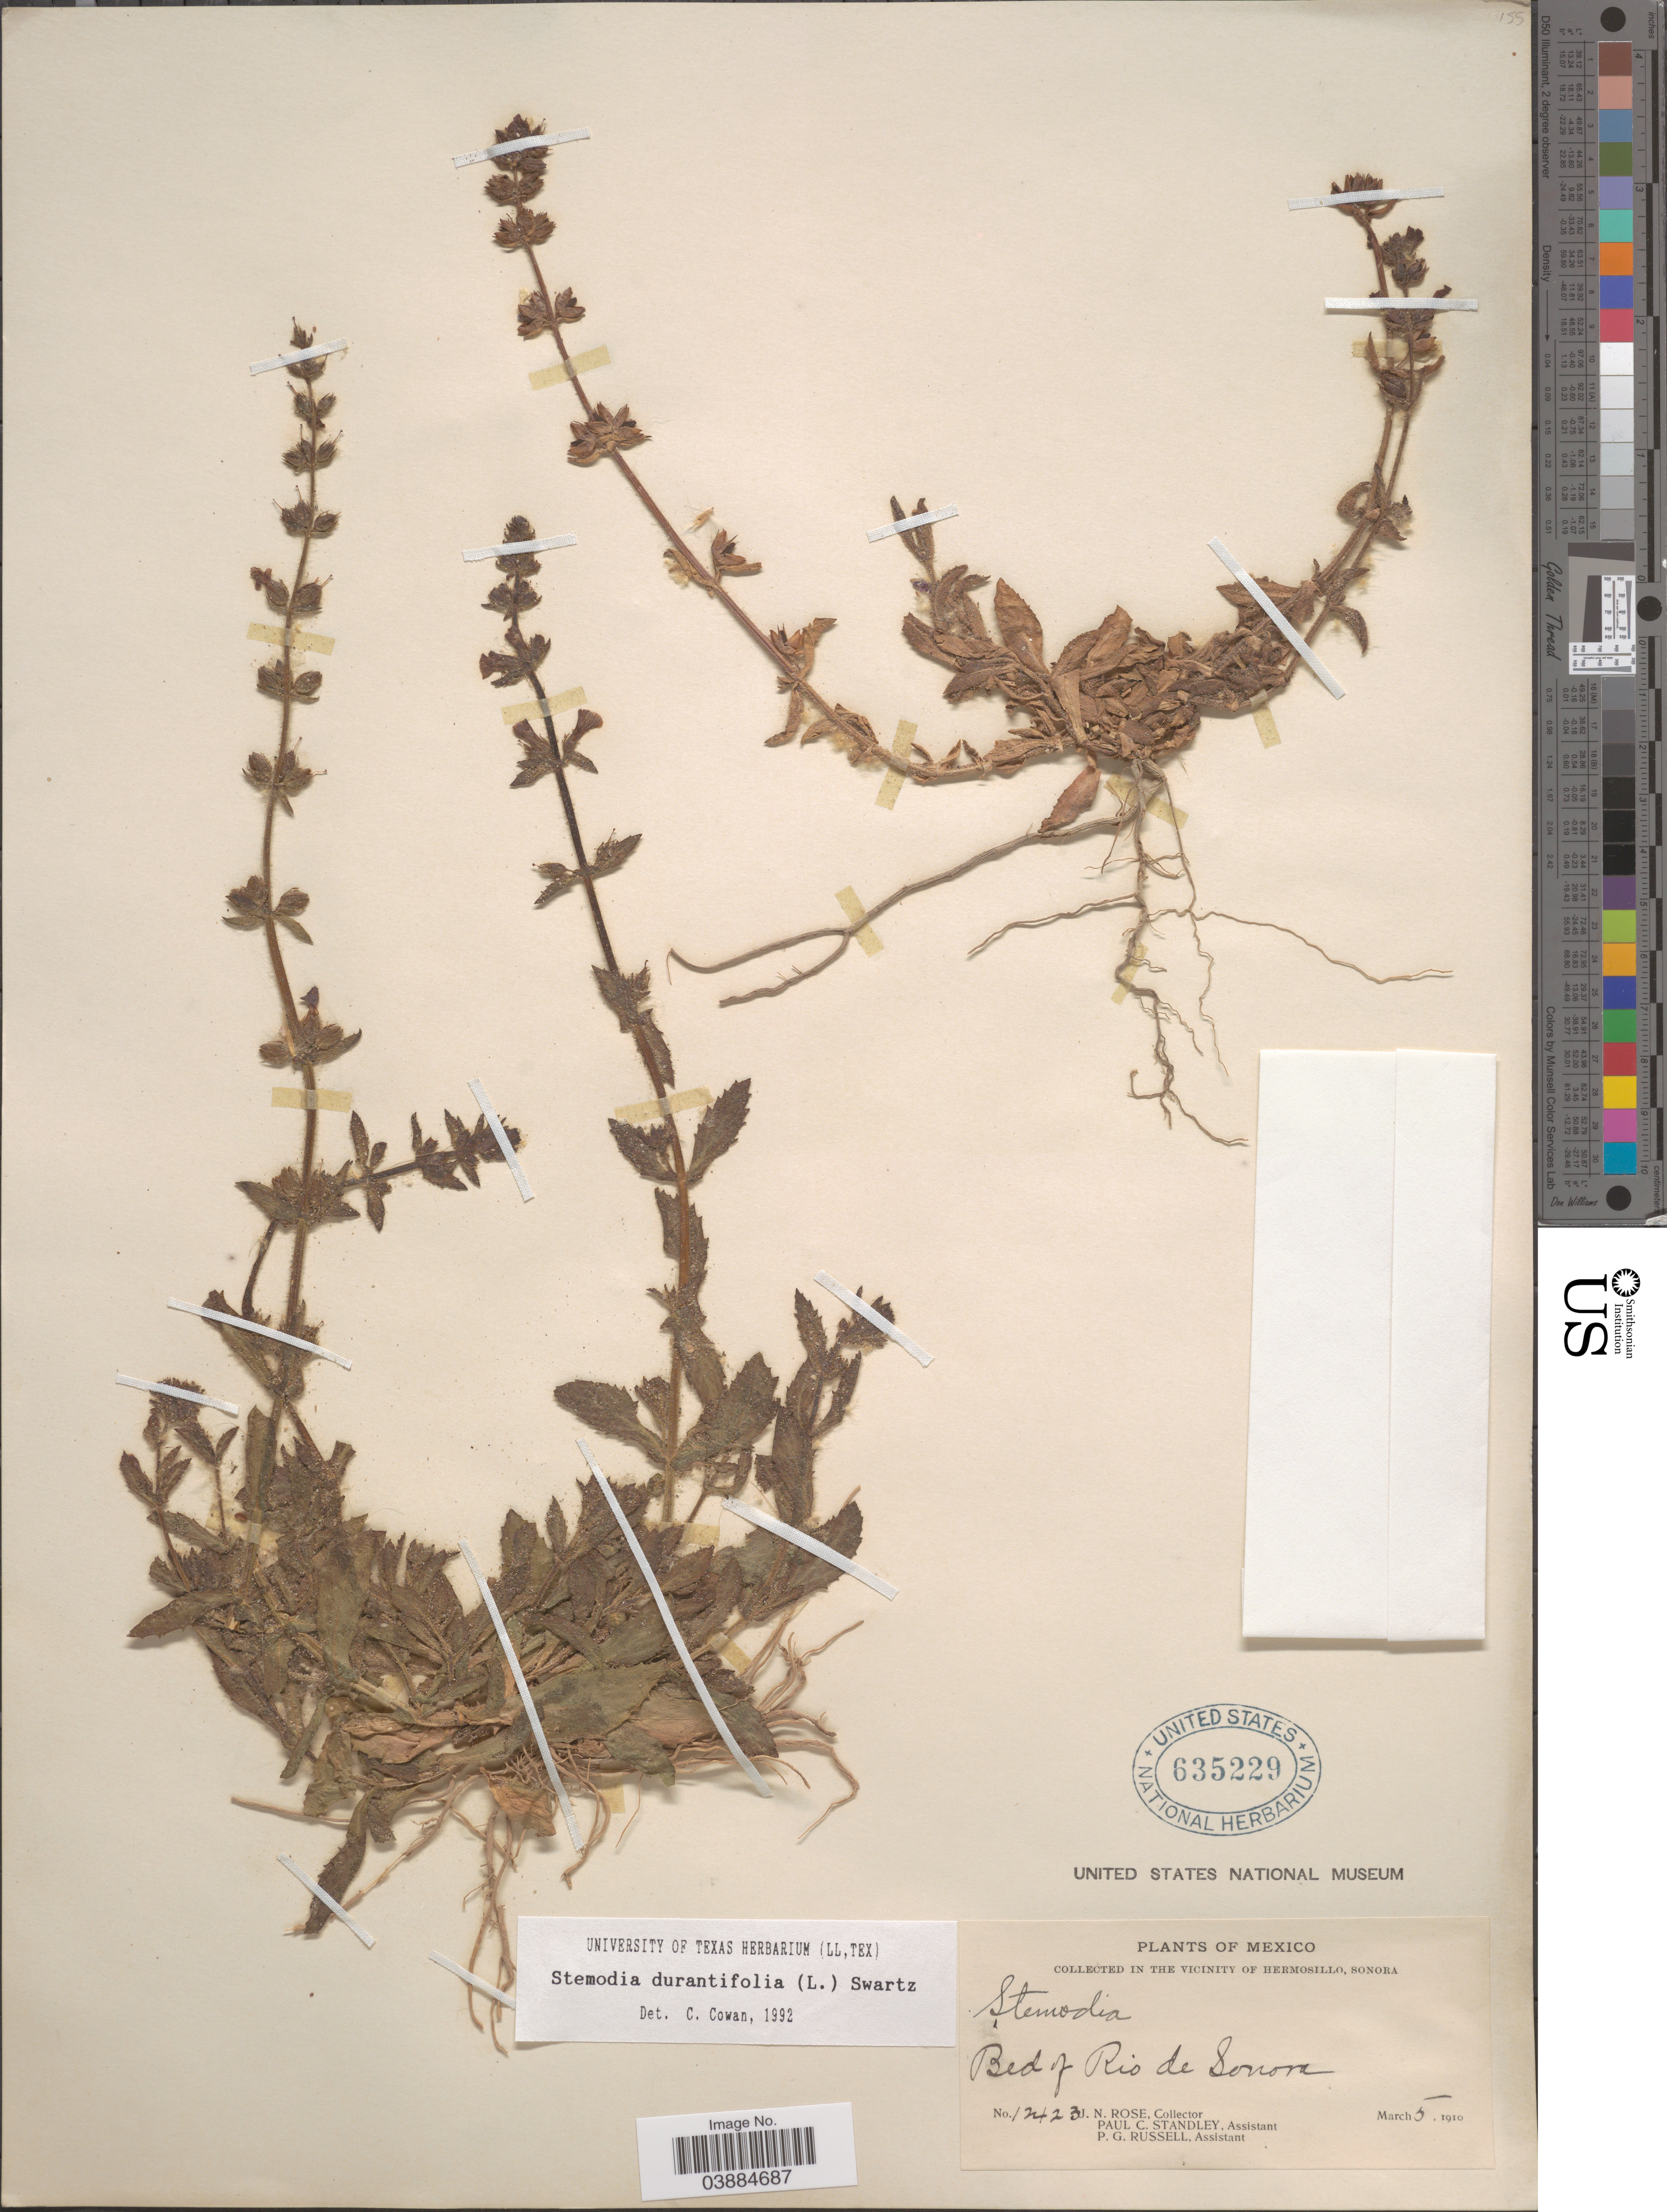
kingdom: Plantae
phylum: Tracheophyta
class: Magnoliopsida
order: Lamiales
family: Plantaginaceae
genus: Stemodia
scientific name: Stemodia durantifolia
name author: (L.) Sw.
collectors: J. N. Rose, P. C. Standley & P. G. Russell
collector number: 12423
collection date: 1910-03-05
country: Mexico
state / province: Sonora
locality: In the vicinity of Hermosillo. Bed of Rio de Sonora.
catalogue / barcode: US 635229